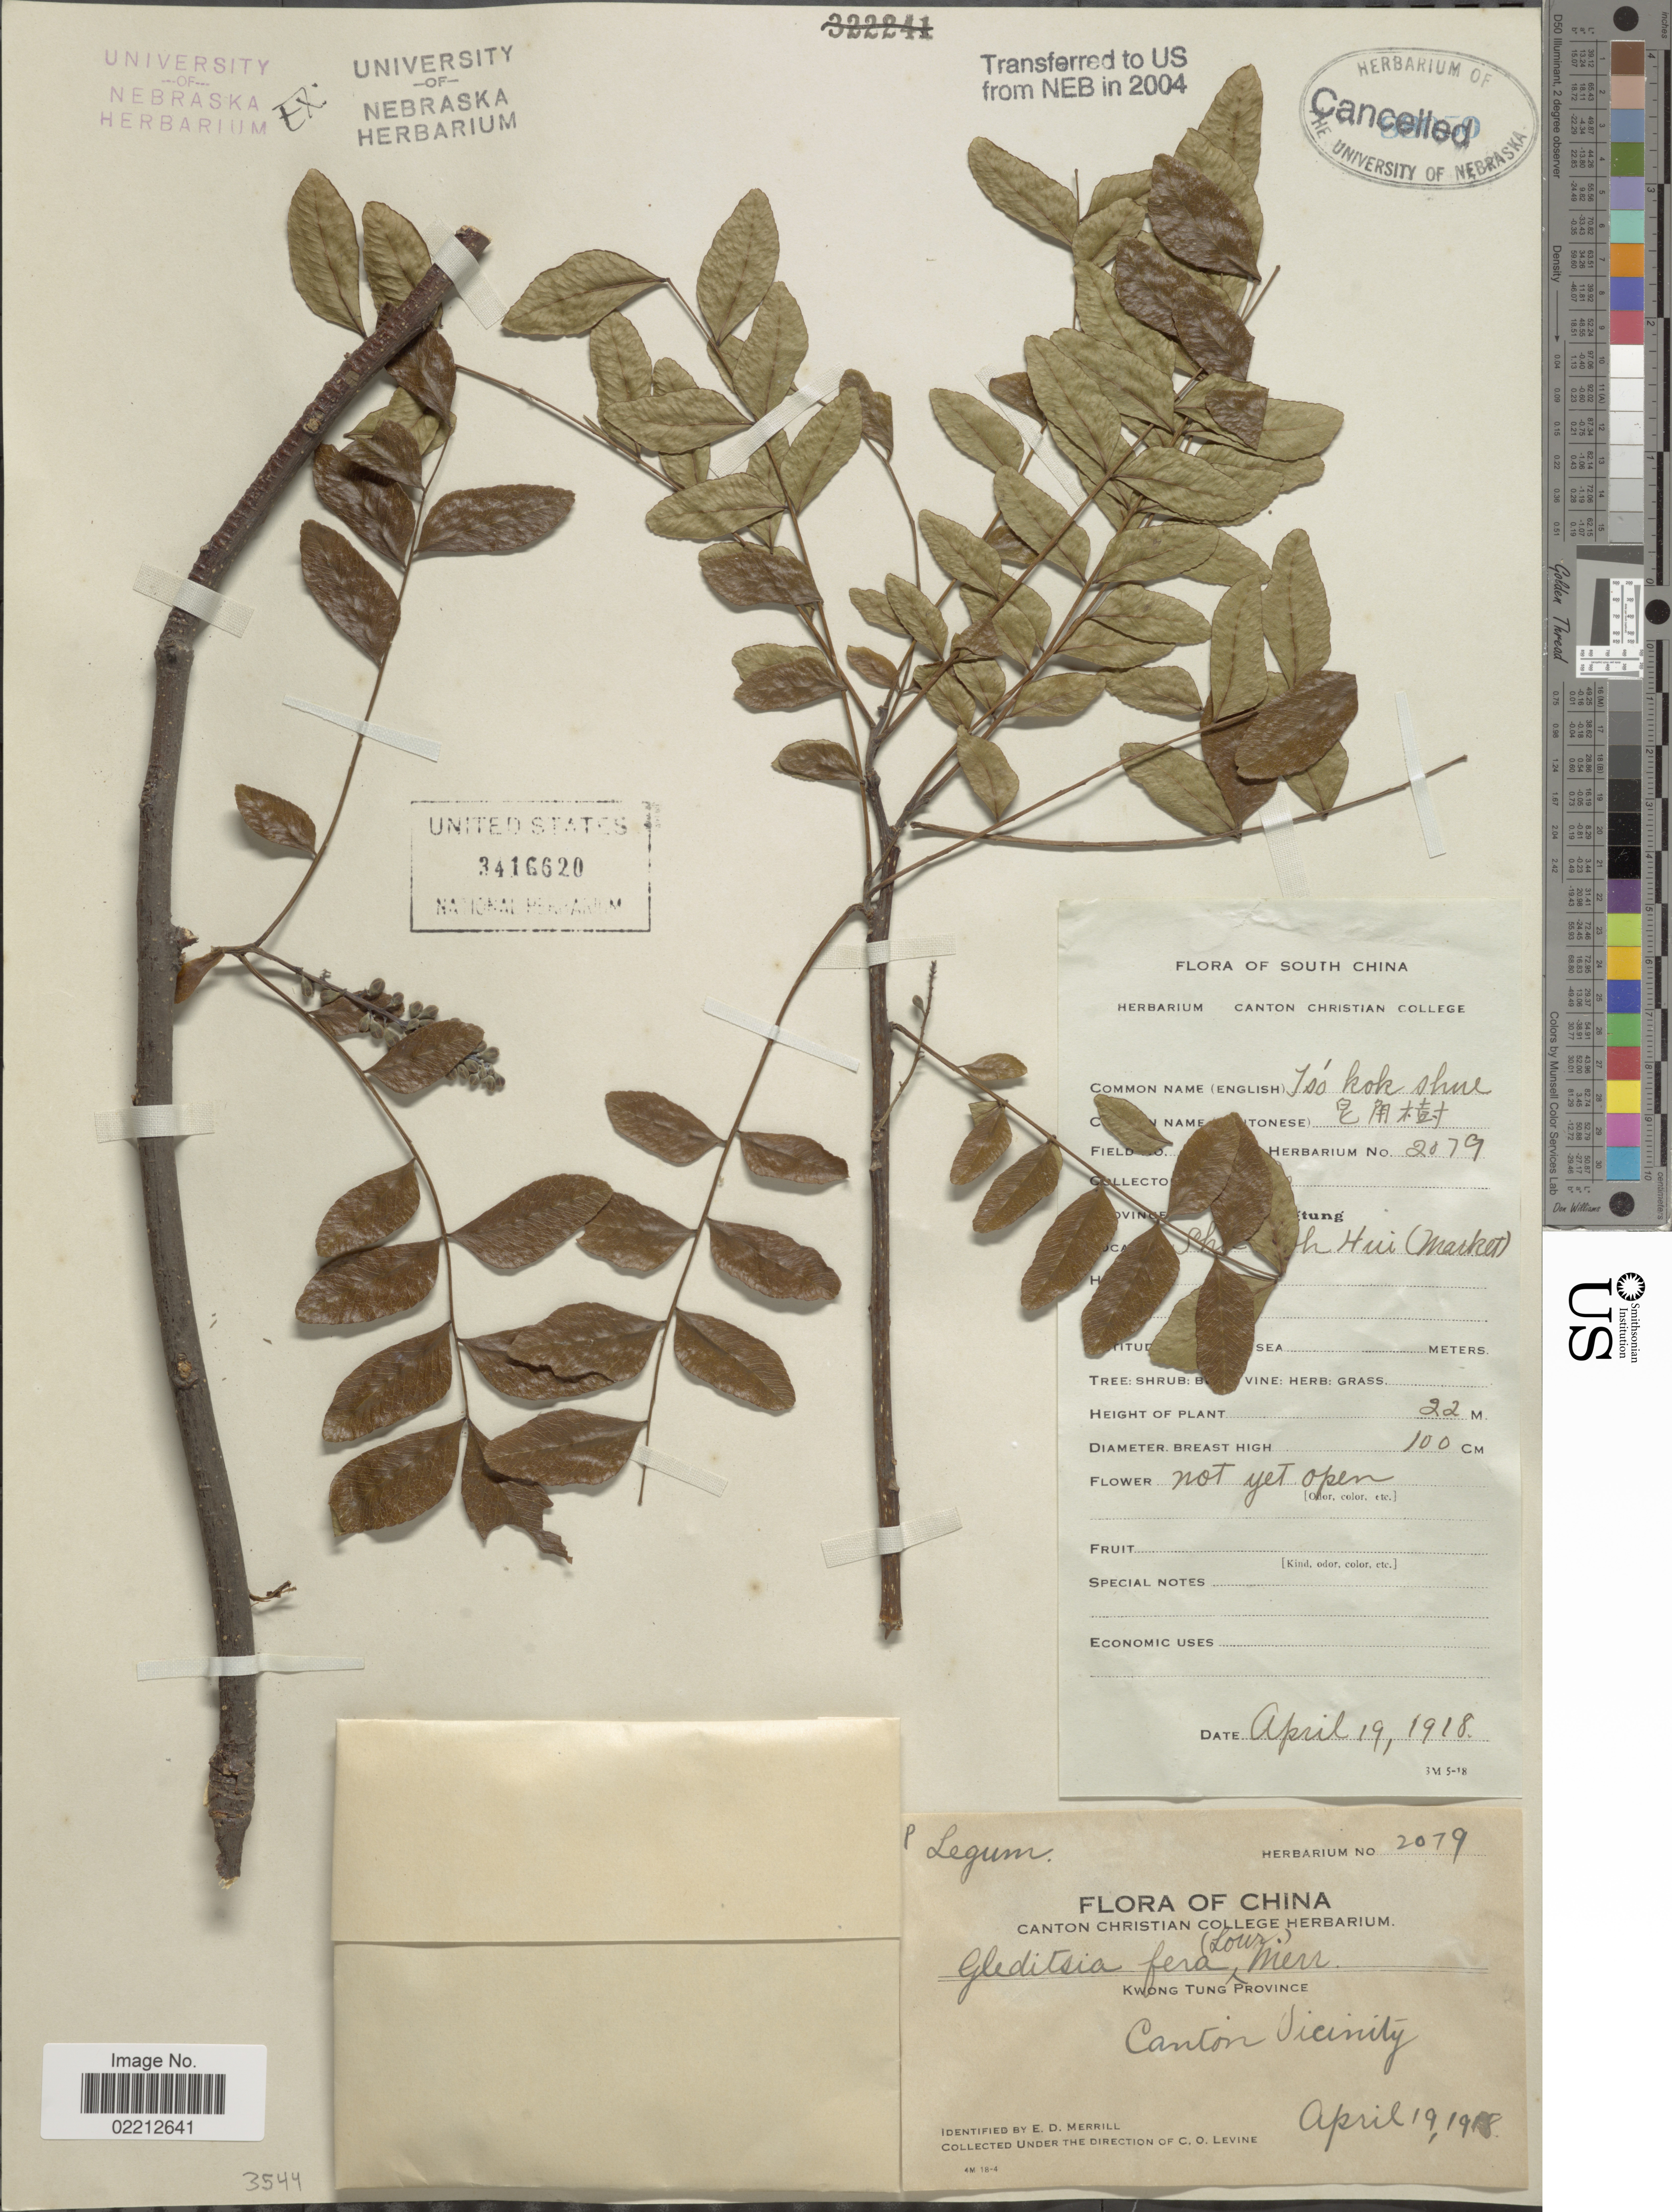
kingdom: Plantae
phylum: Tracheophyta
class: Magnoliopsida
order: Fabales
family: Fabaceae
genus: Gleditsia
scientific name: Gleditsia fera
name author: Merr.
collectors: E. D. Merrill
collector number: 2079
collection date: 1918-04-19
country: China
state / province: Guangdong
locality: Kwong Tung Province, Canton Vicinity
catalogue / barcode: US 3416620